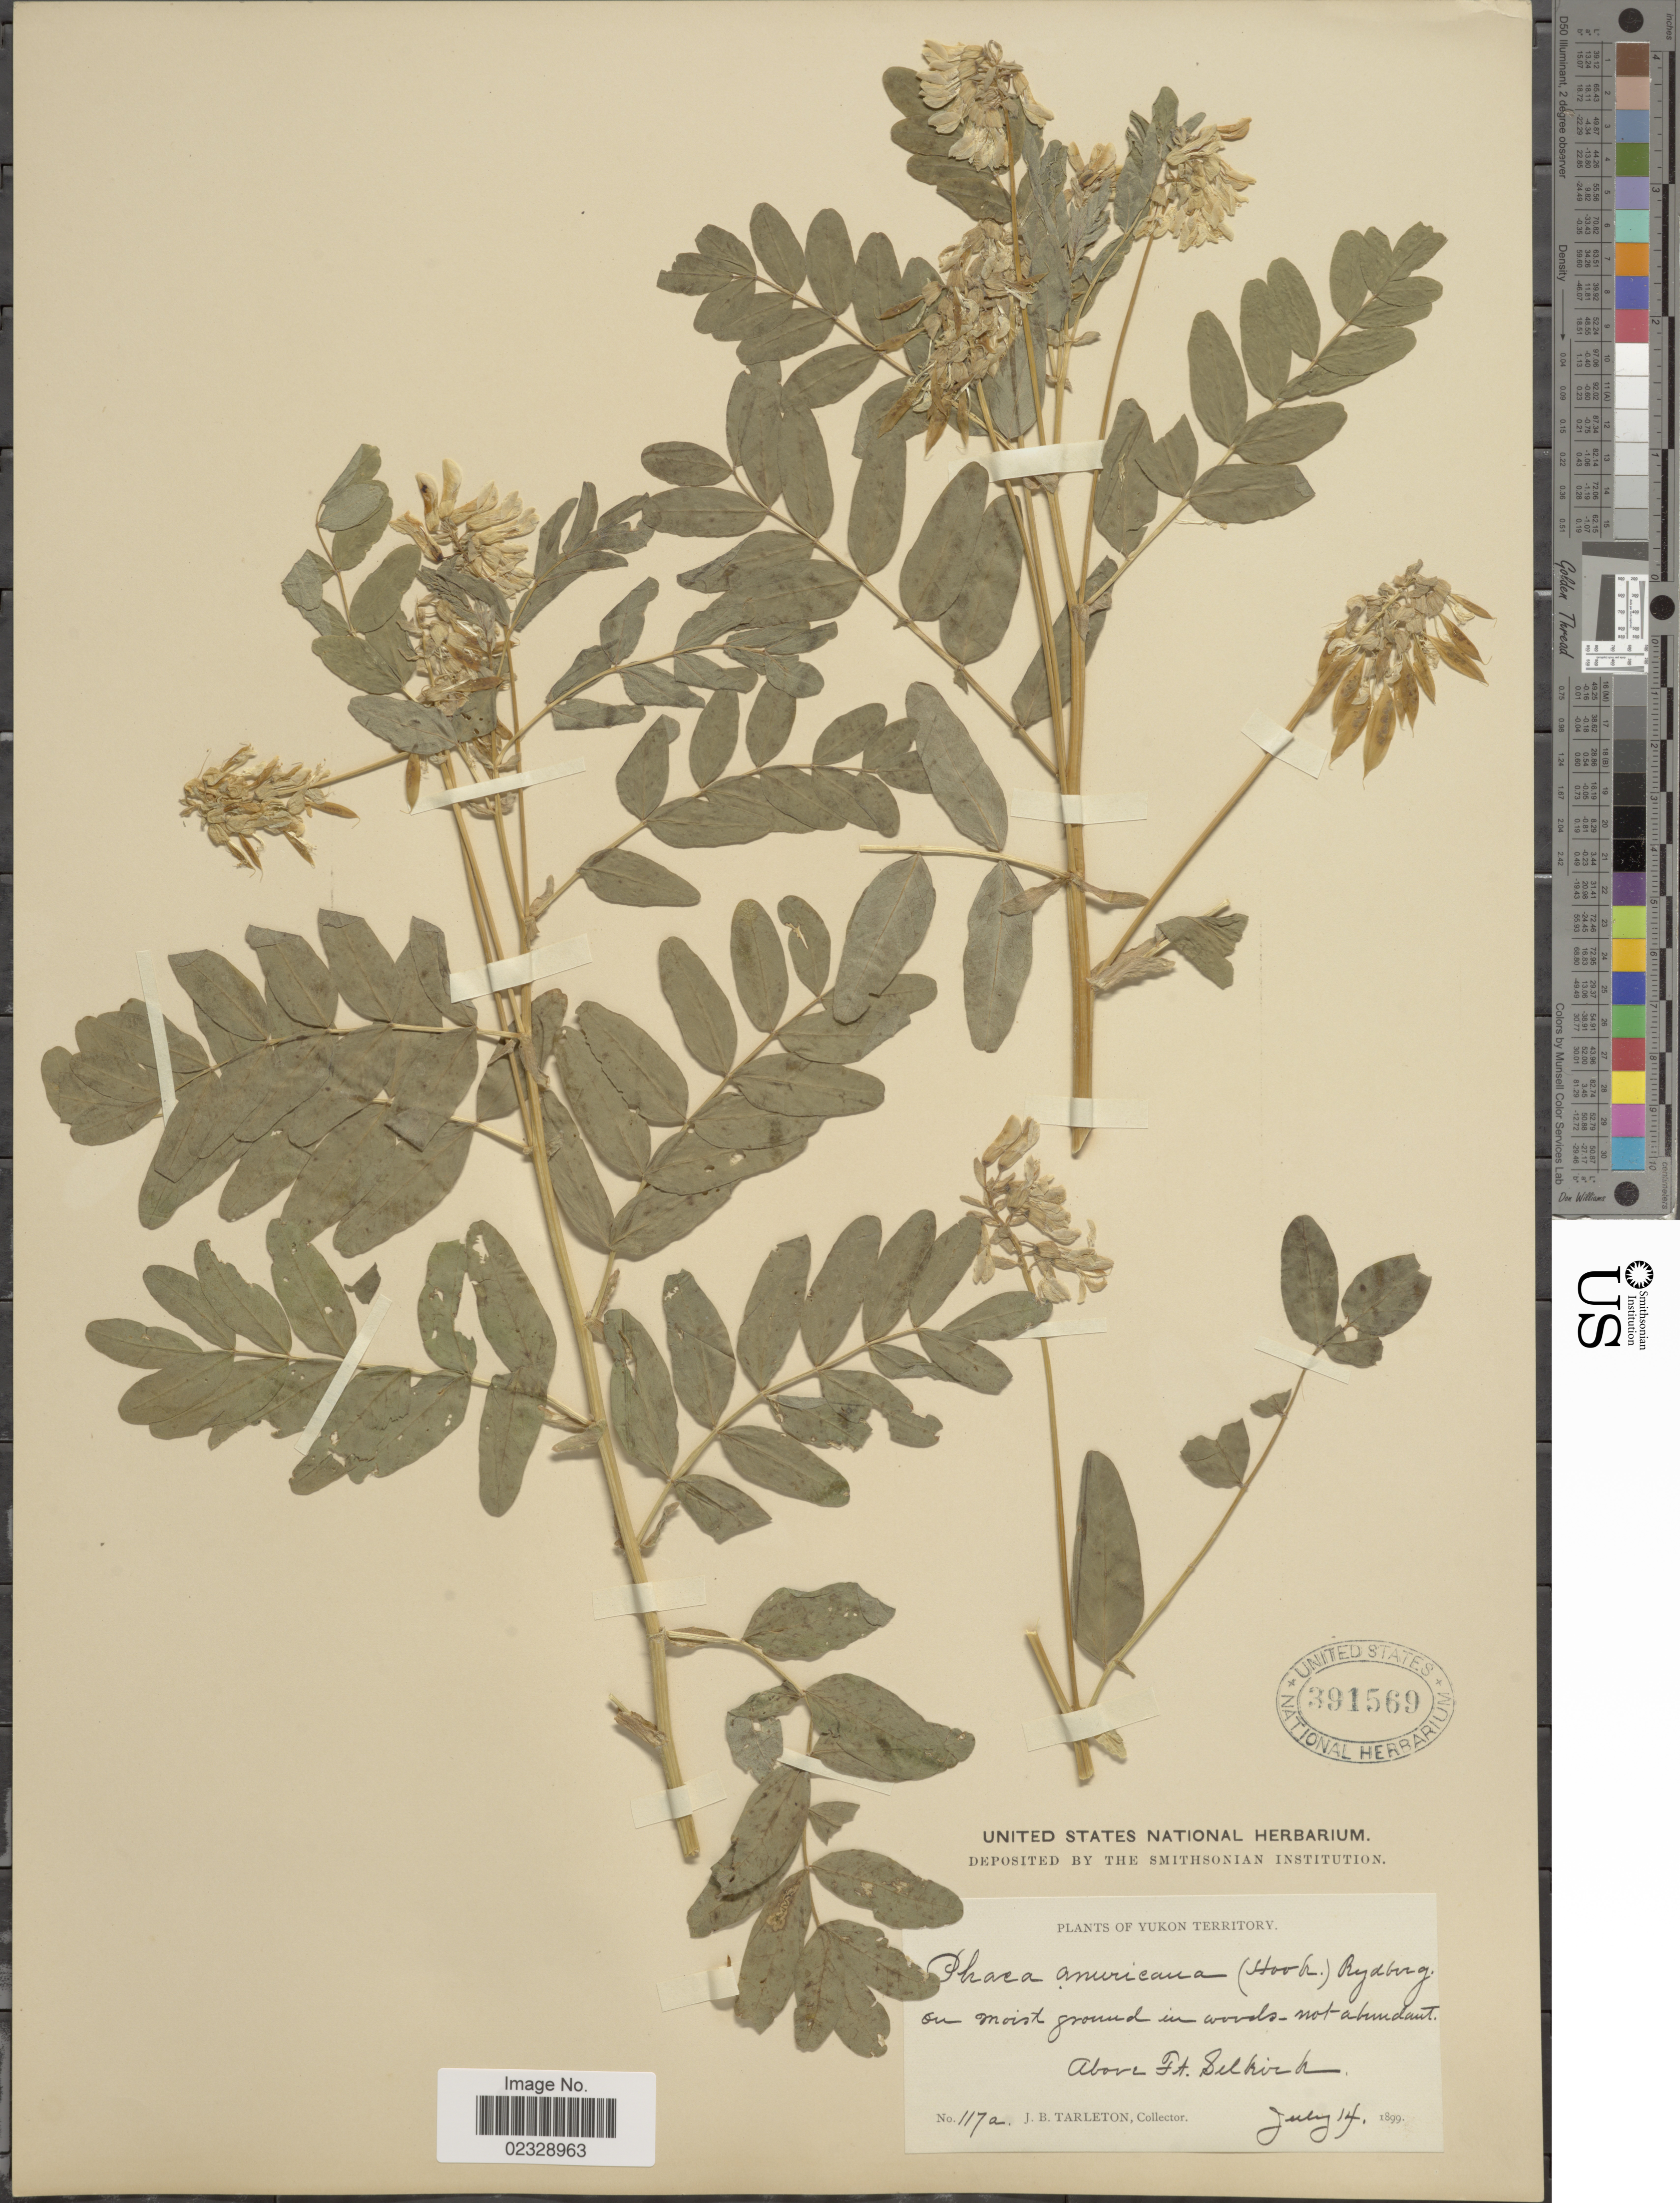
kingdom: Plantae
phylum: Tracheophyta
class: Magnoliopsida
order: Fabales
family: Fabaceae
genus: Astragalus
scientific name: Astragalus americanus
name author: (Hook.) M.E. Jones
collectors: J. Tarleton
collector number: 117a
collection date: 1899-07-14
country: Canada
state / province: Yukon Territory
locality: On moist ground in woods not abundant. Above Ft Selkirk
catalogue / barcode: US 391569